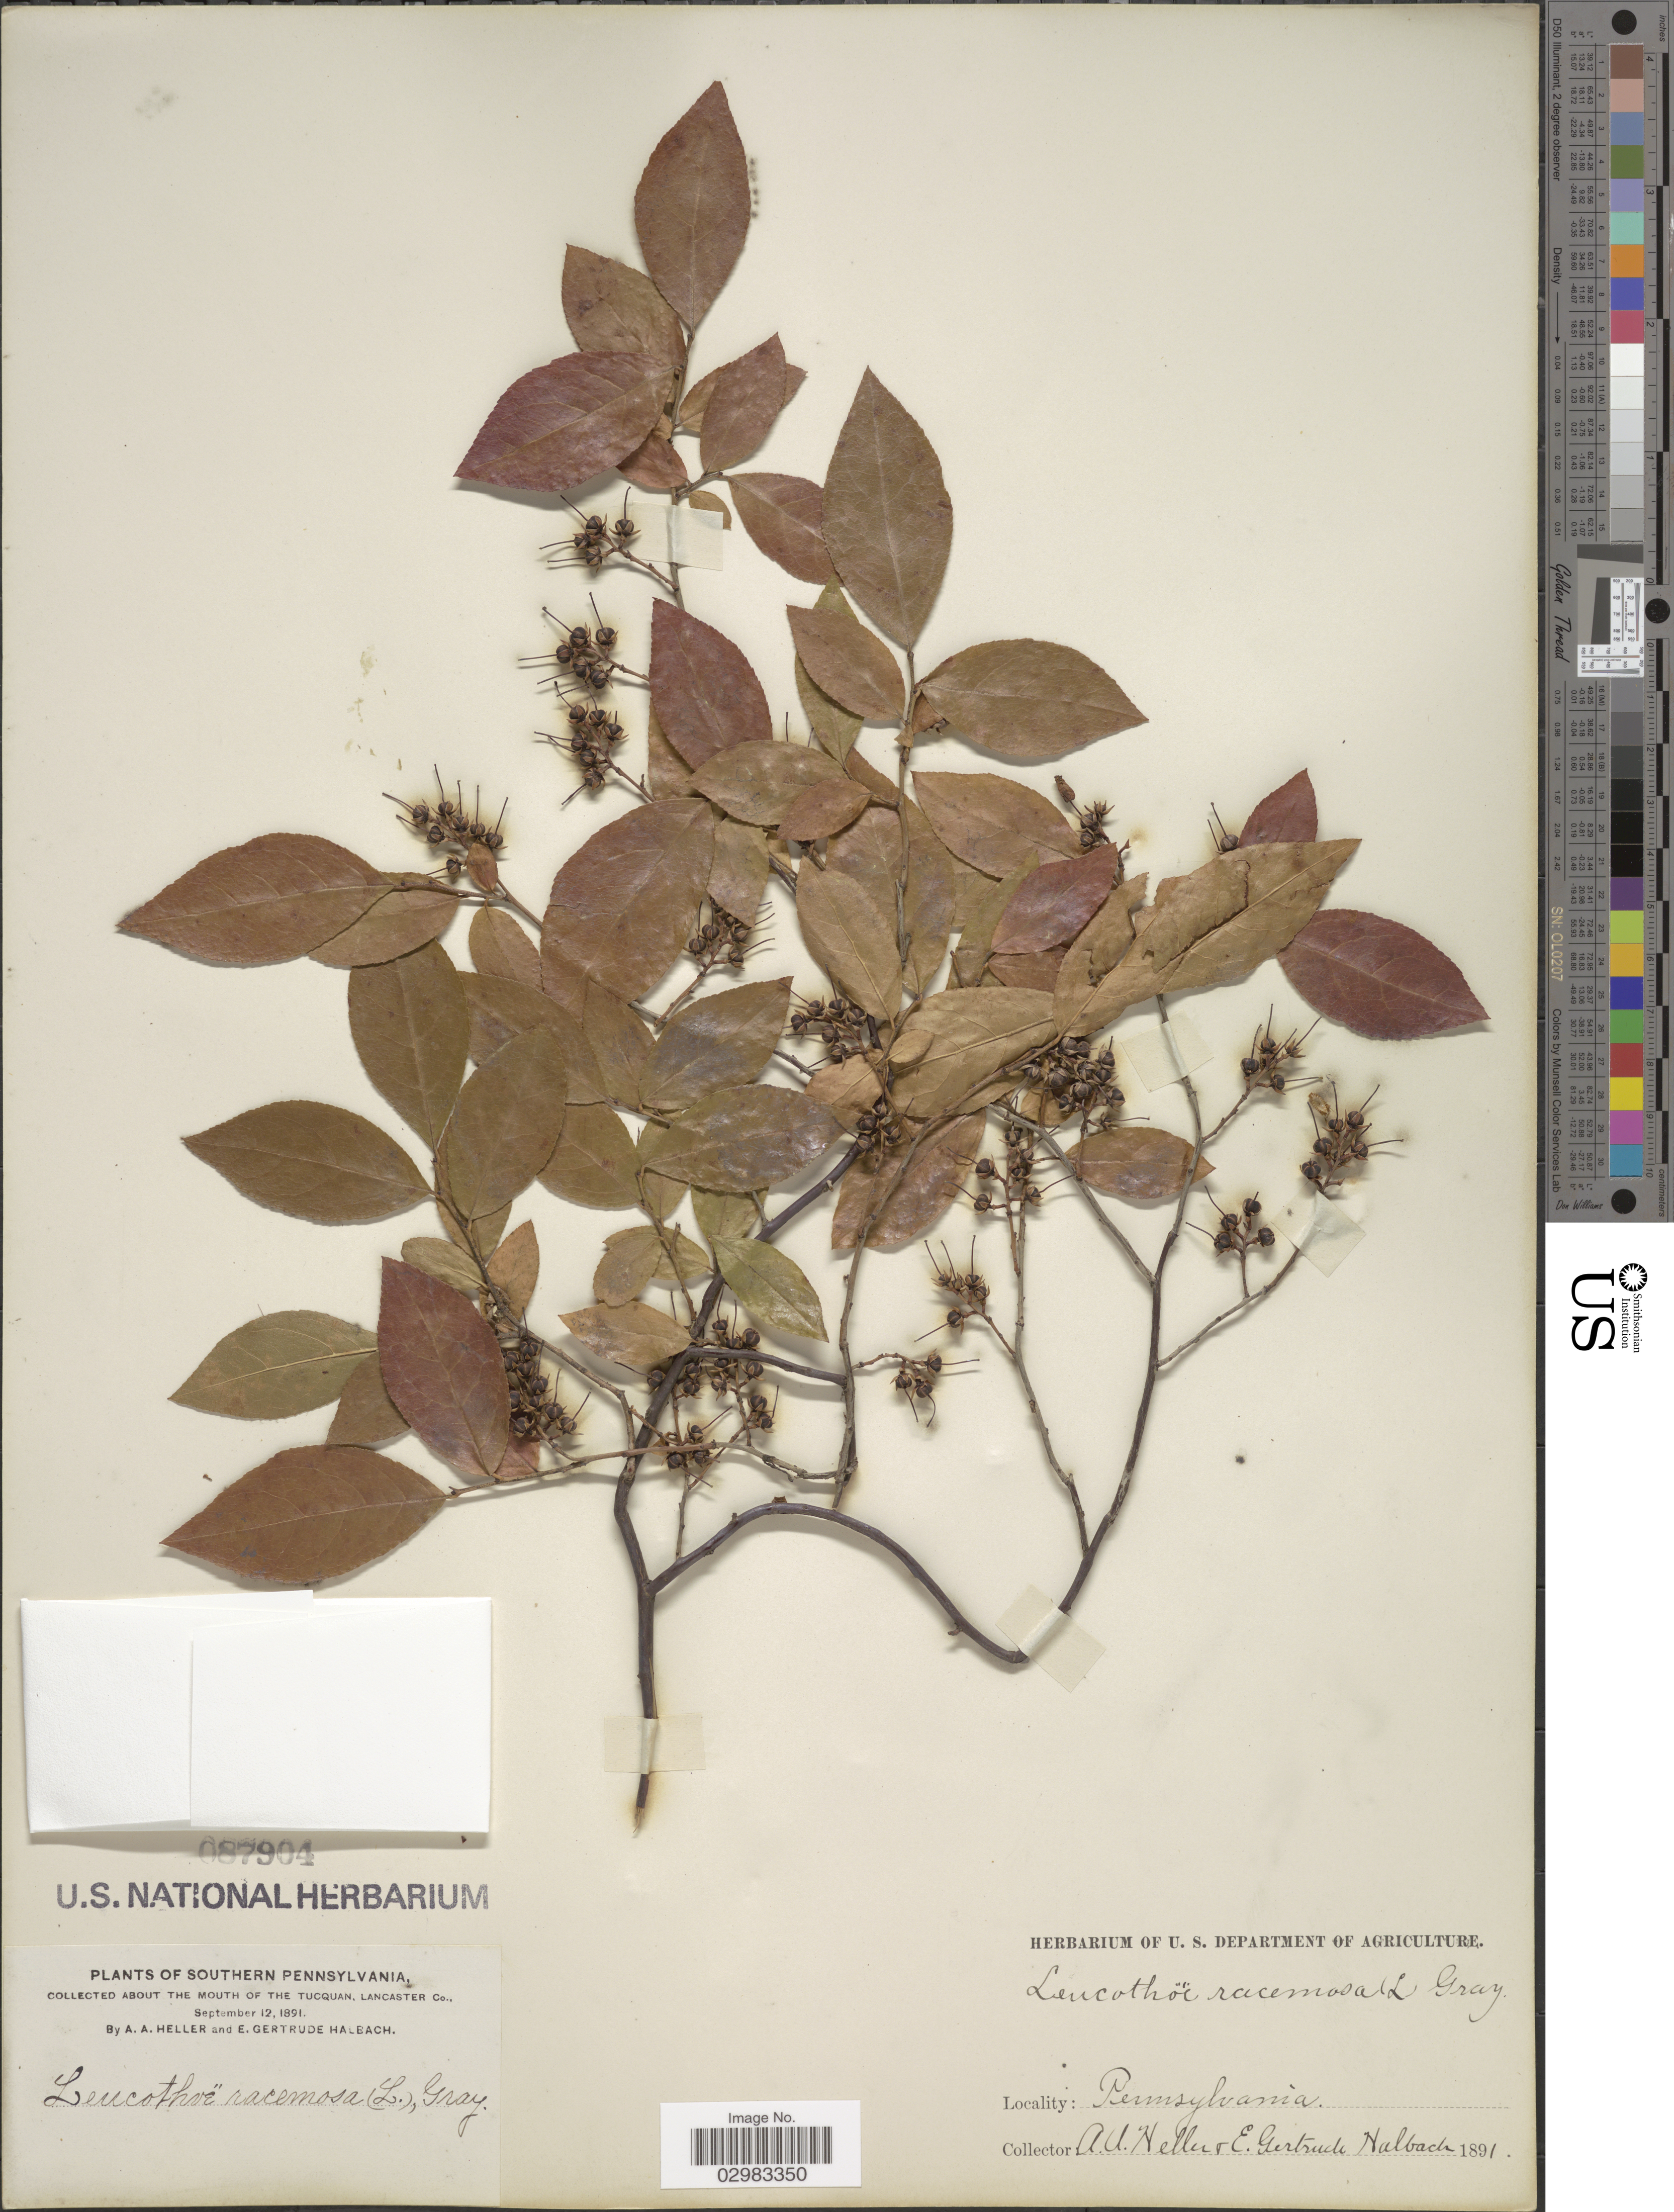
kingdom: Plantae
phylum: Tracheophyta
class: Magnoliopsida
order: Ericales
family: Ericaceae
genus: Leucothoe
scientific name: Leucothoë racemosa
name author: (L.) A. Gray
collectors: A. A. Heller & E. G. Halbach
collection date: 1891-09-12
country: United States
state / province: Pennsylvania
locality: Southern Pennsylvania. About the mouth of the Tucquan, Lancaster Co.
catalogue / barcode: US 87904